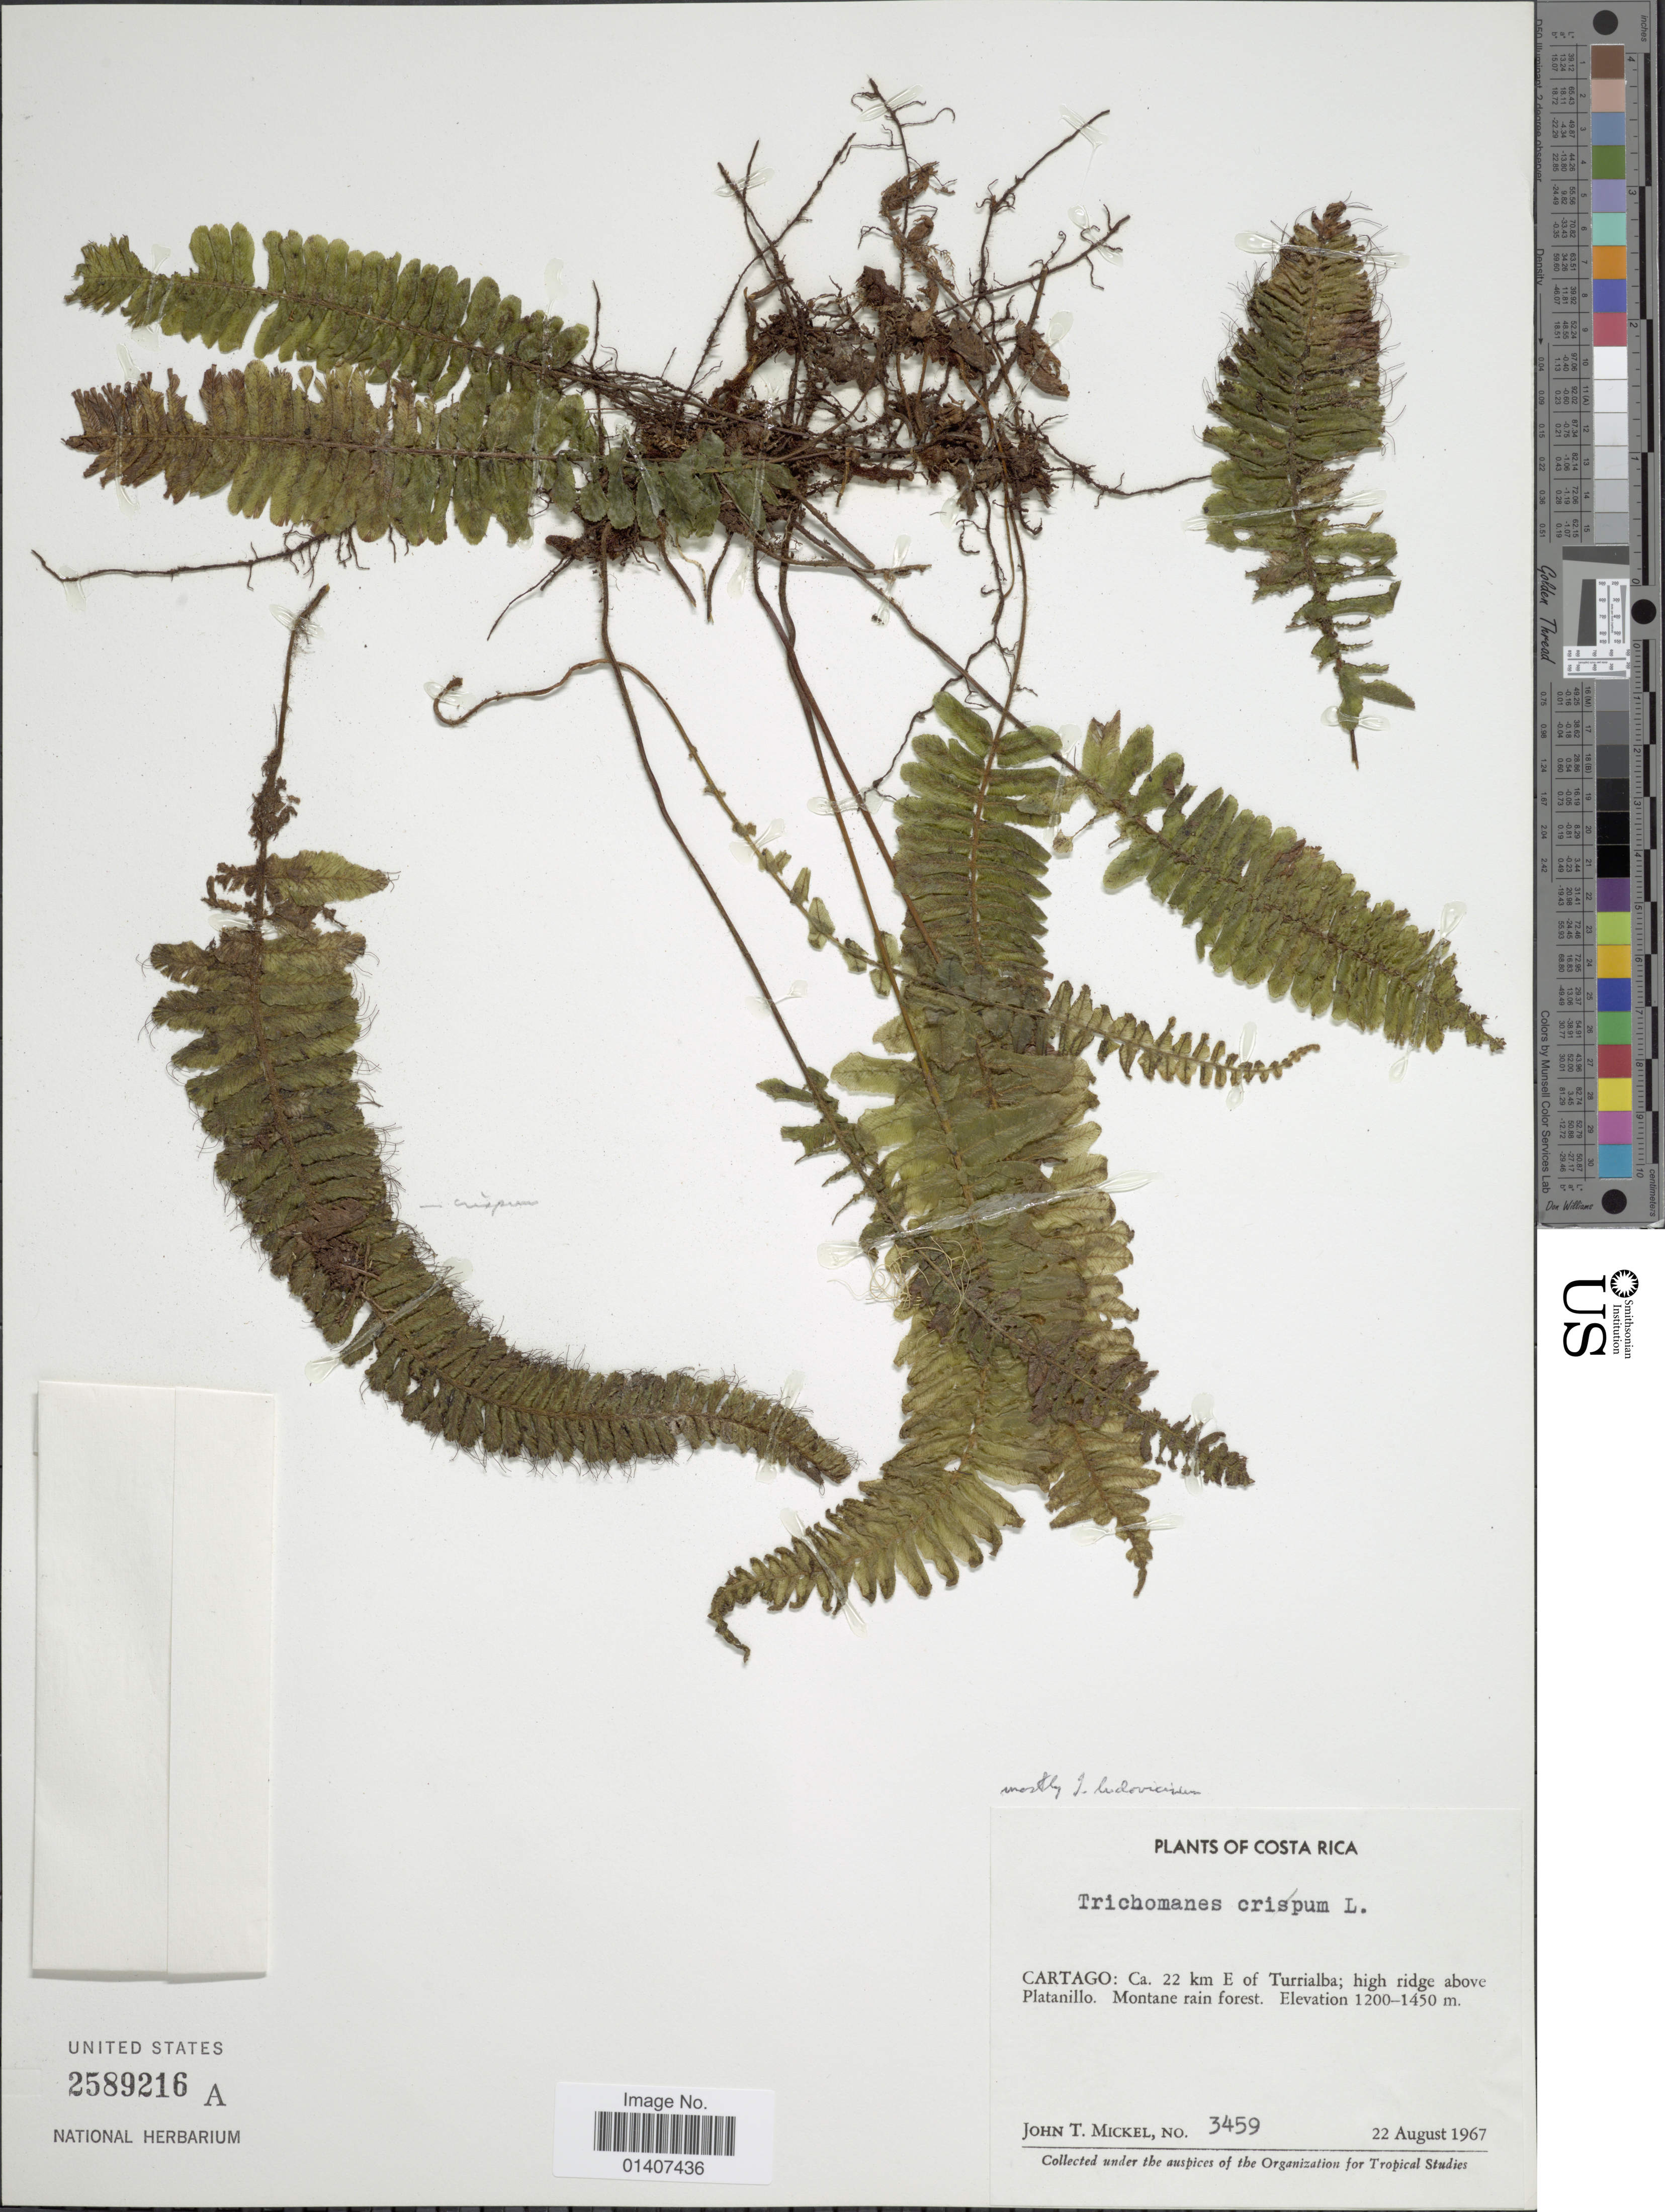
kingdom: Plantae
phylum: Tracheophyta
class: Polypodiopsida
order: Hymenophyllales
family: Hymenophyllaceae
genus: Trichomanes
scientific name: Trichomanes ludovicinum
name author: Rosenst.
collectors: J. T. Mickel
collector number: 3459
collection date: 1967-08-22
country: Costa Rica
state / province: Cartago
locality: Cartago: ca. 22km E of Turrialba: high ridge above Platanillo, montane rain forest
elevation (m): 1200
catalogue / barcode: US 2589216A